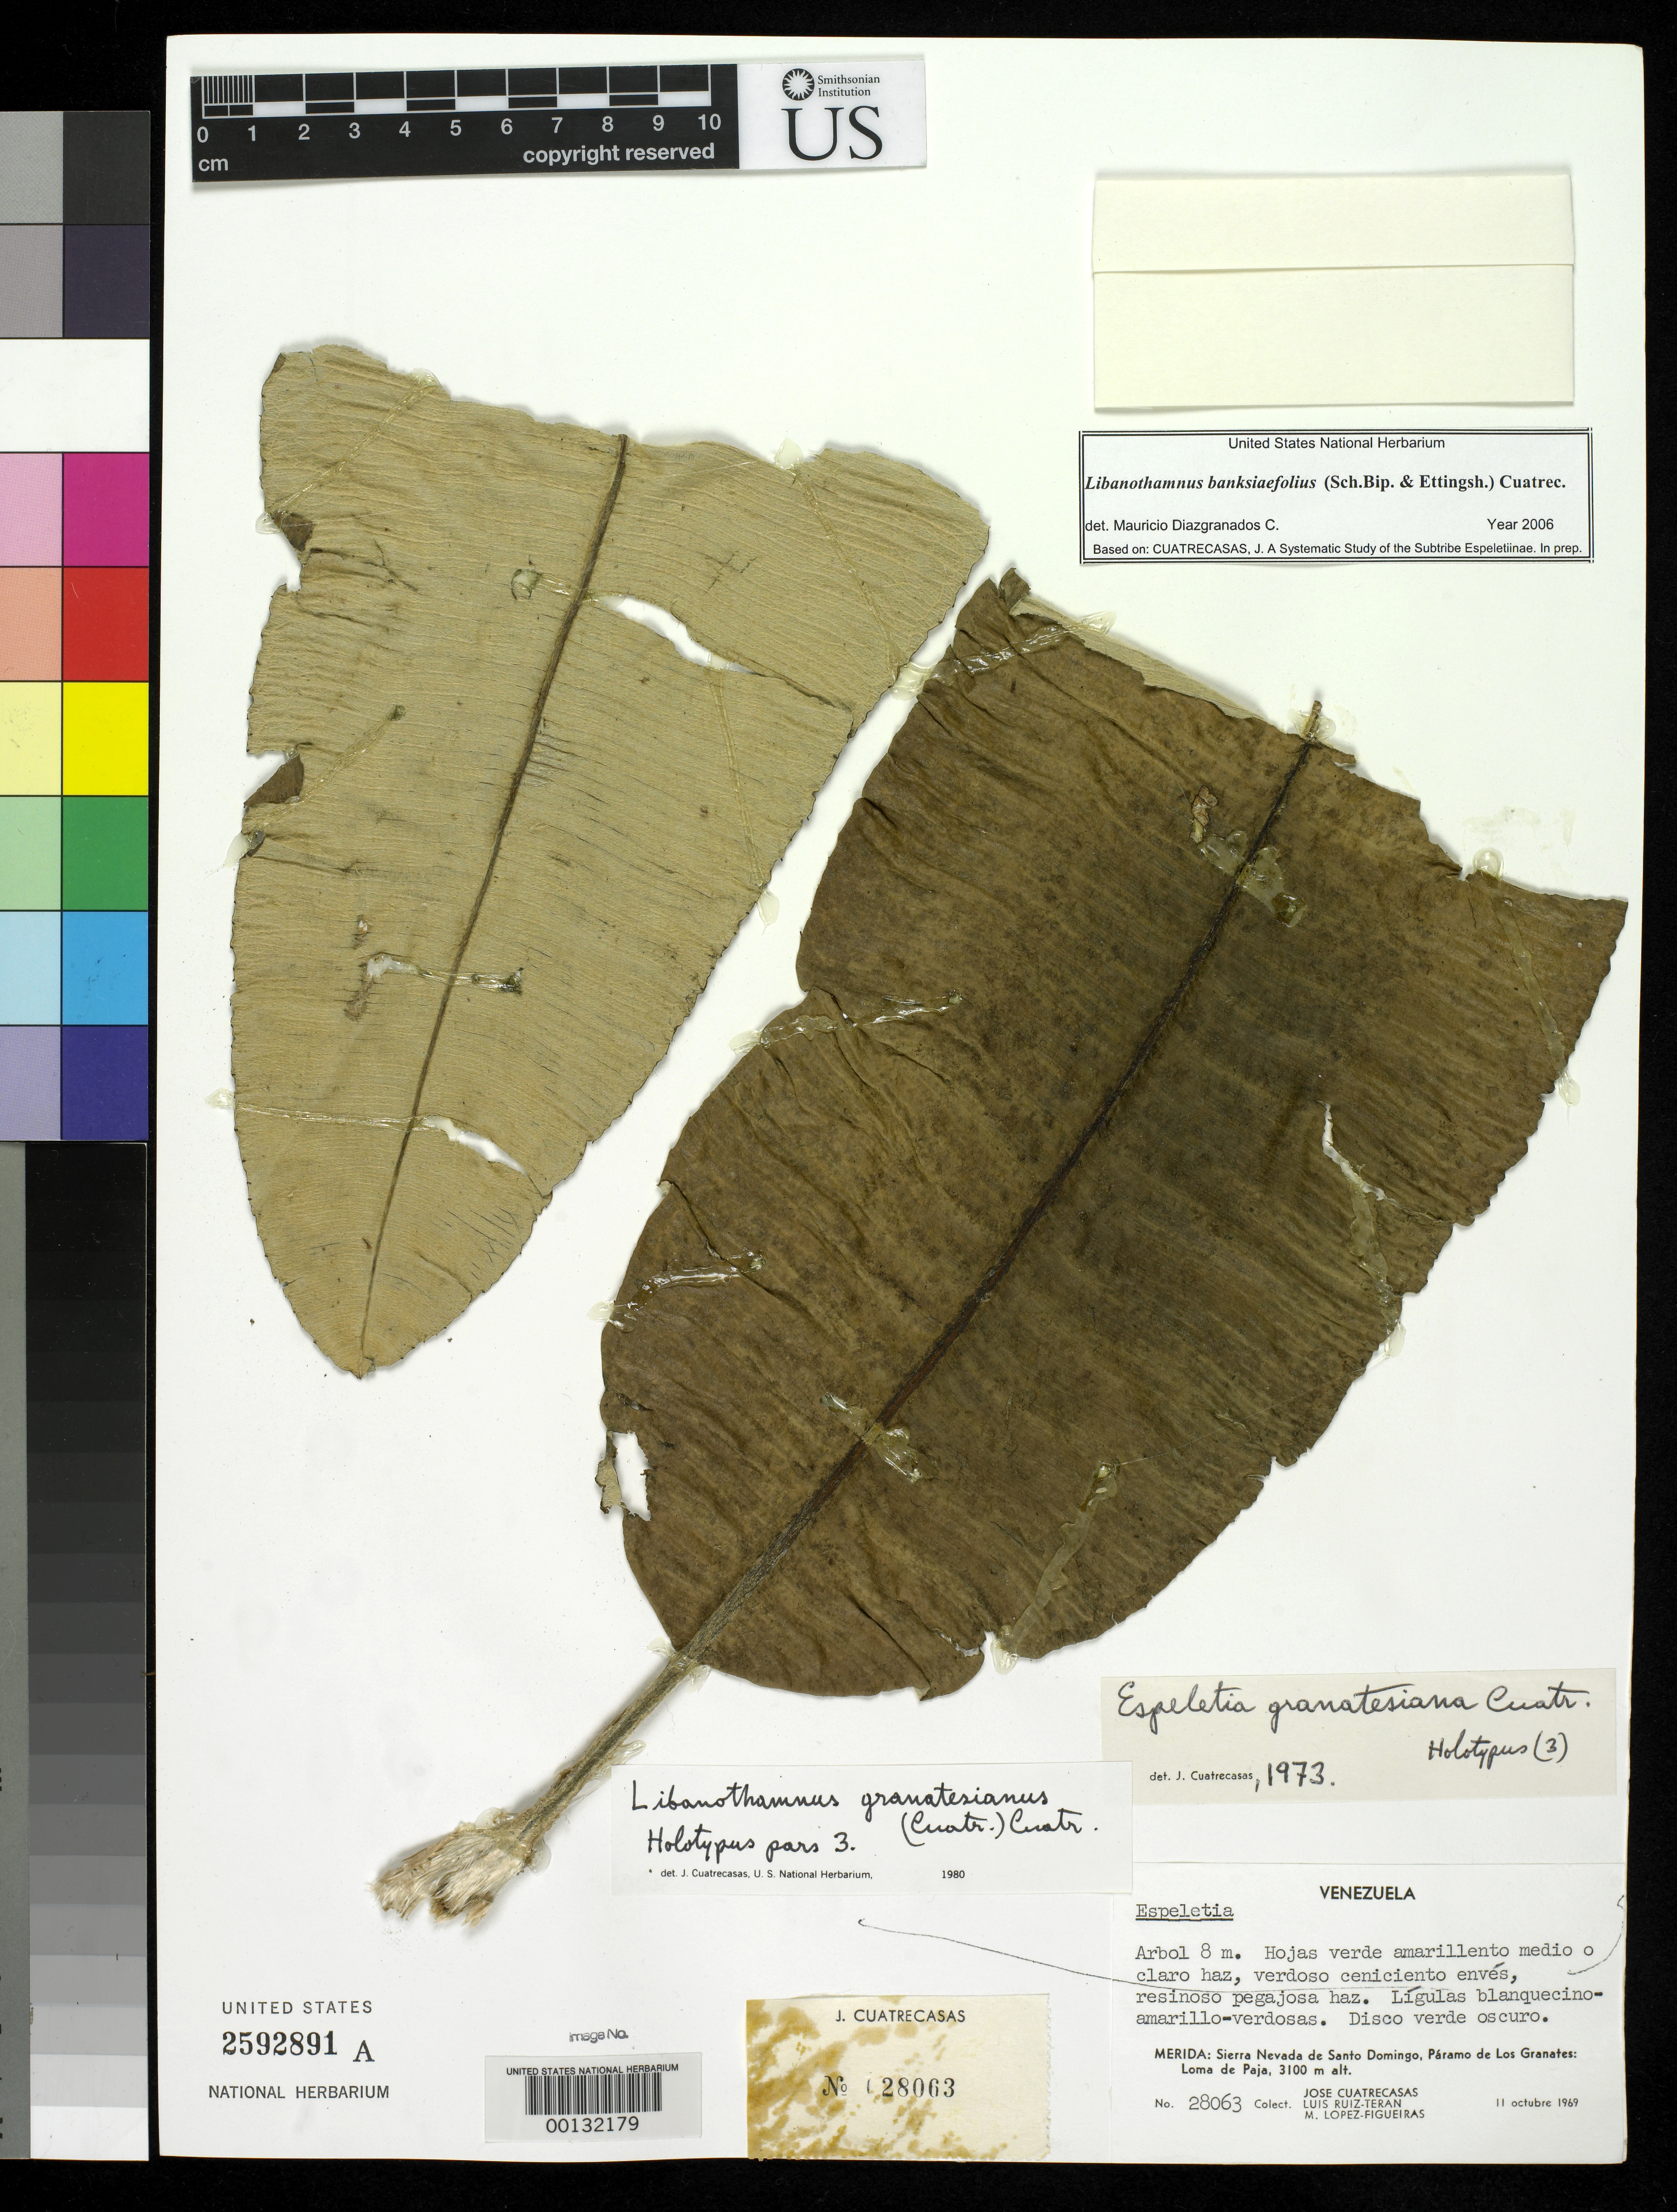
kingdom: Plantae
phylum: Tracheophyta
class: Magnoliopsida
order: Asterales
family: Asteraceae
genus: Espeletia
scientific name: Espeletia granatesiana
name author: Cuatrec.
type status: Holotype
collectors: J. Cuatrecasas, L. E. Ruíz-Terán & M. López Figueiras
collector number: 28063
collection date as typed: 11 Oct 1969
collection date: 1969-10-11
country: Venezuela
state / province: Mérida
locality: Sierra Nevada de Santo Domingo, Páramo de Los Granates, Loma de Paja.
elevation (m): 3100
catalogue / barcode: US 2592891A